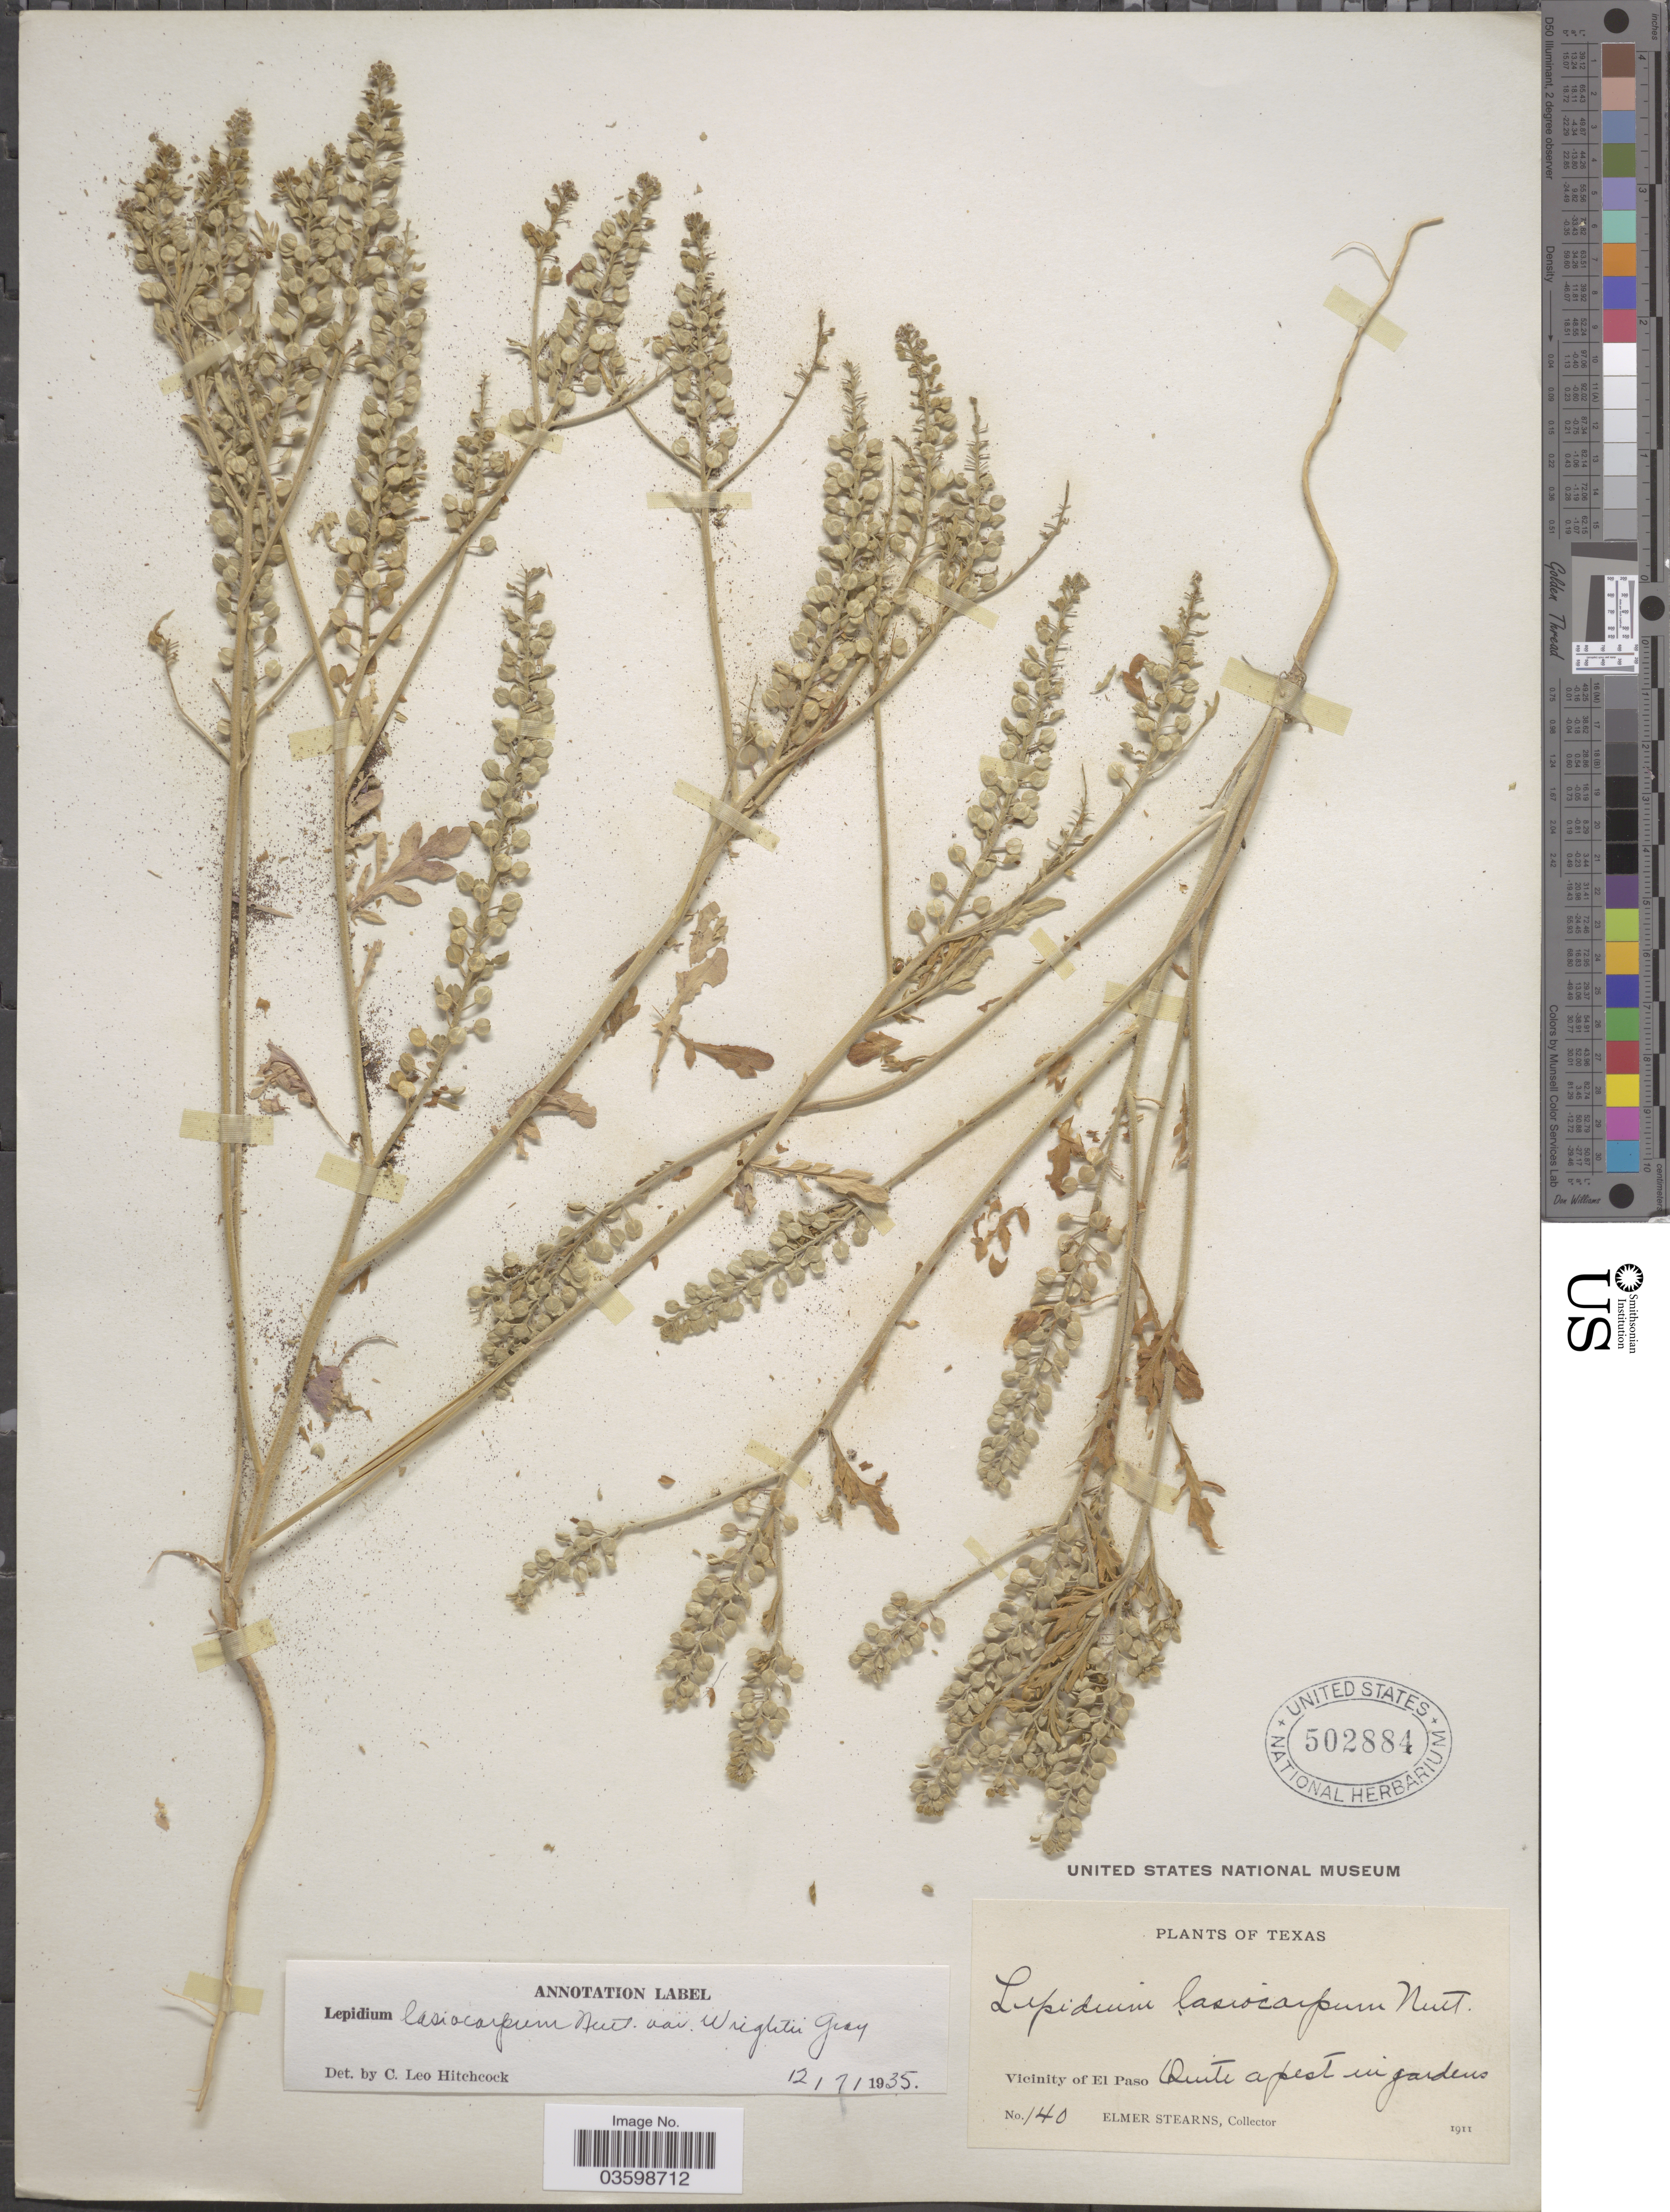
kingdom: Plantae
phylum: Tracheophyta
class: Magnoliopsida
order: Brassicales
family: Brassicaceae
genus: Lepidium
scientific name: Lepidium lasiocarpum var. wrightii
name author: (A. Gray) C.L. Hitchc.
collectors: E. Stearns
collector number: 140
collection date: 1911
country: United States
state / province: Texas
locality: Vicinity of El Paso.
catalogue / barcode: US 502884